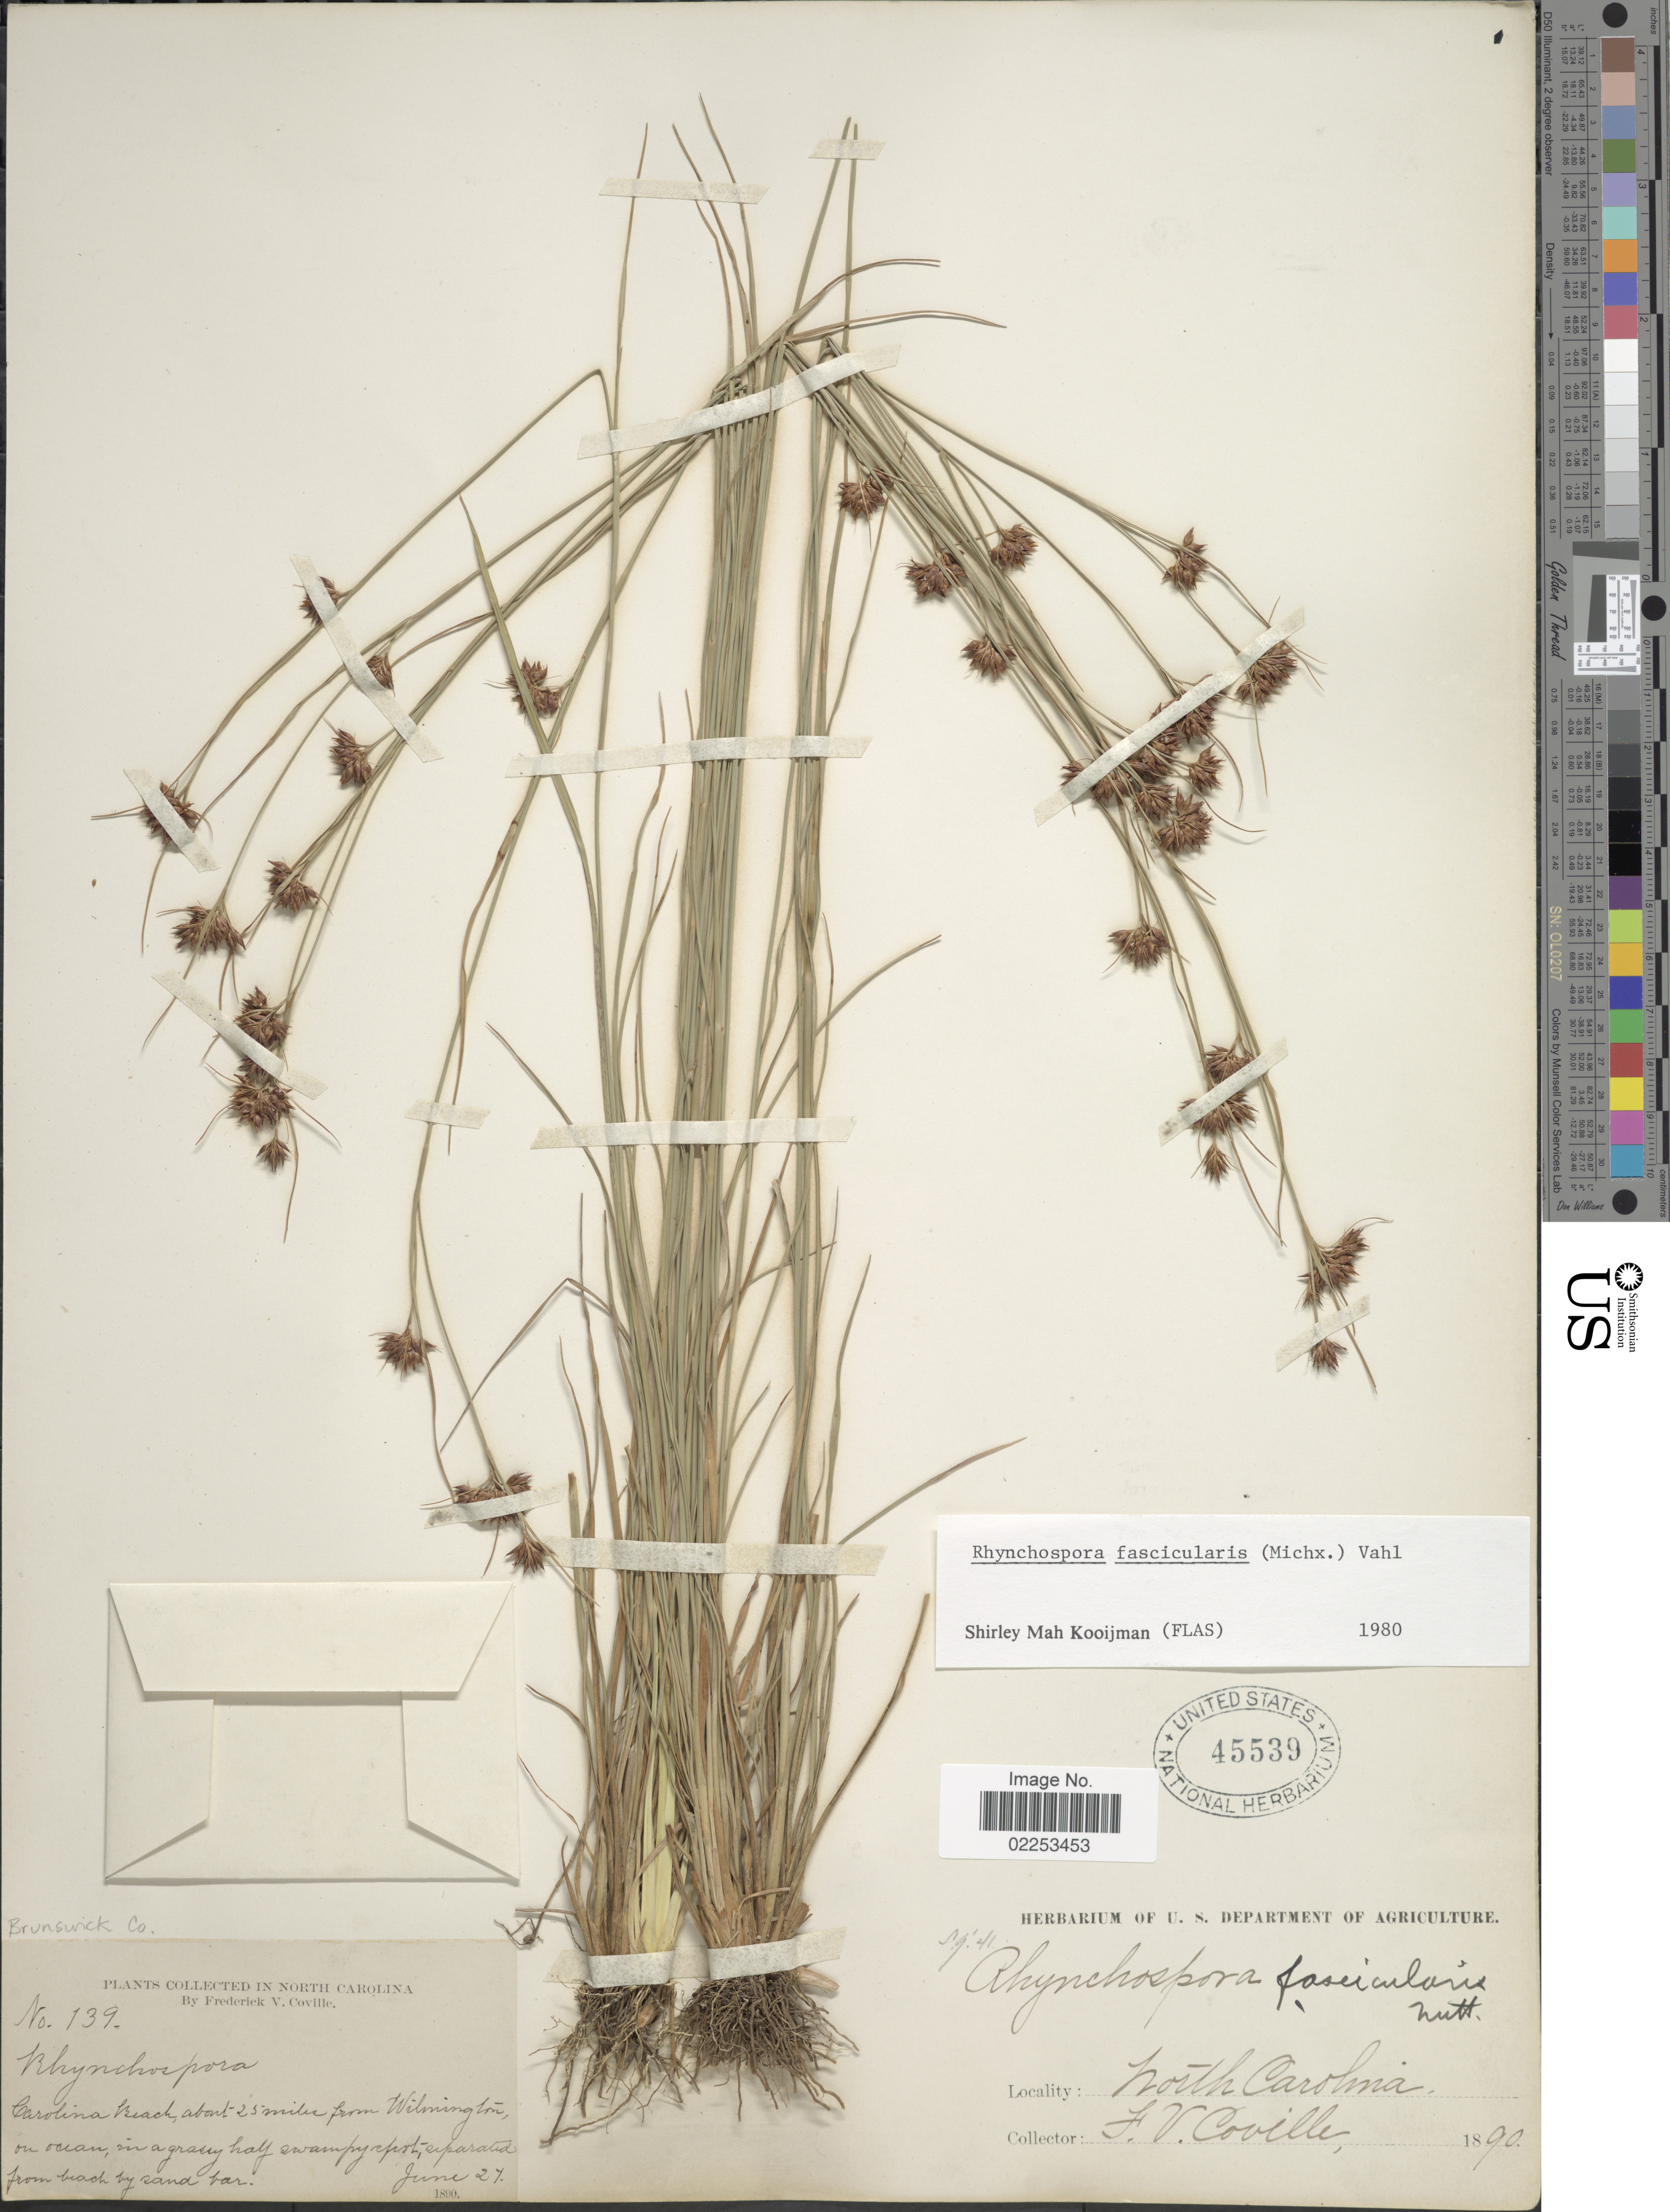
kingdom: Plantae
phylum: Tracheophyta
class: Liliopsida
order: Poales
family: Cyperaceae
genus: Rhynchospora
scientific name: Rhynchospora fascicularis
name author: (Michx.) Vahl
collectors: F. V. Coville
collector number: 139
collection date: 1890-06-27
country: United States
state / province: North Carolina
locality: Carolina Beach, about 25 miles from Wilmington, on ocean, in a grassy half swampy spot separated from beach by sand bar, Brunswick Co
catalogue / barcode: US 45539